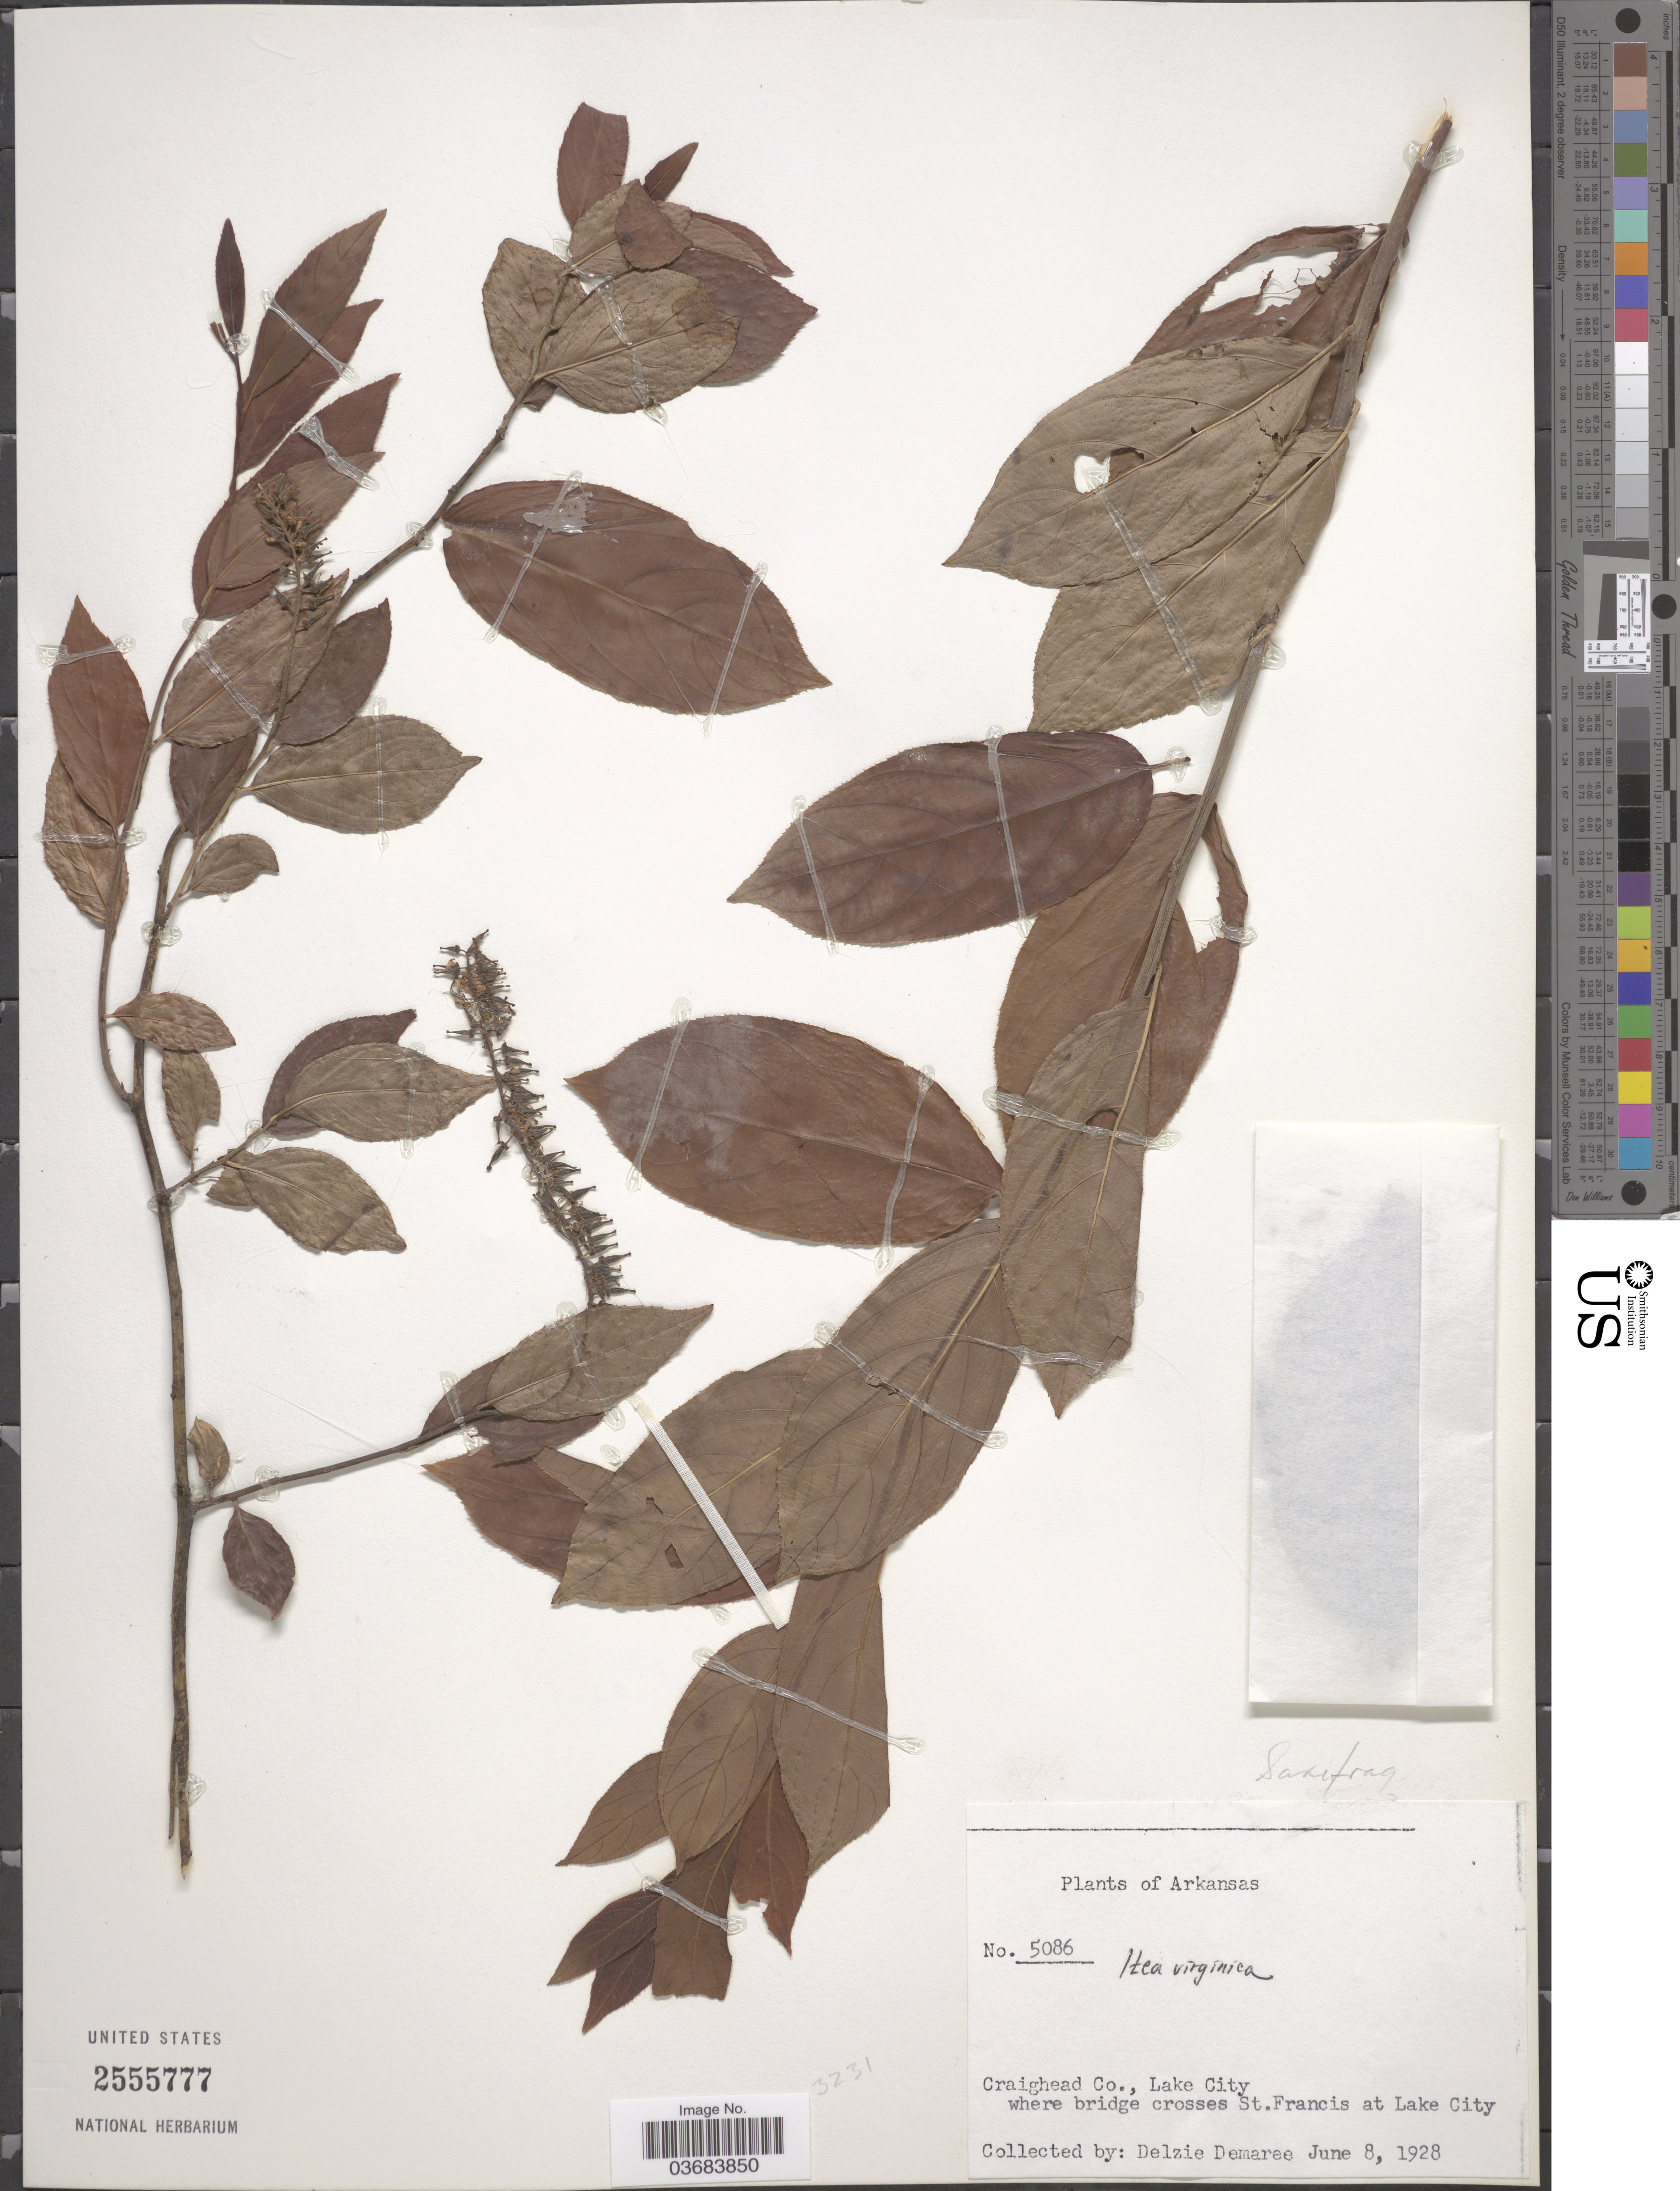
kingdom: Plantae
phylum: Tracheophyta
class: Magnoliopsida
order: Saxifragales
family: Iteaceae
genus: Itea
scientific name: Itea virginica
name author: L.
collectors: D. Demaree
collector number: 5086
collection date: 1928-06-08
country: United States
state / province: Arkansas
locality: Craighead Co., Lake City. Where bridge crosses St. Francis at Lake City.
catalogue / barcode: US 2555777